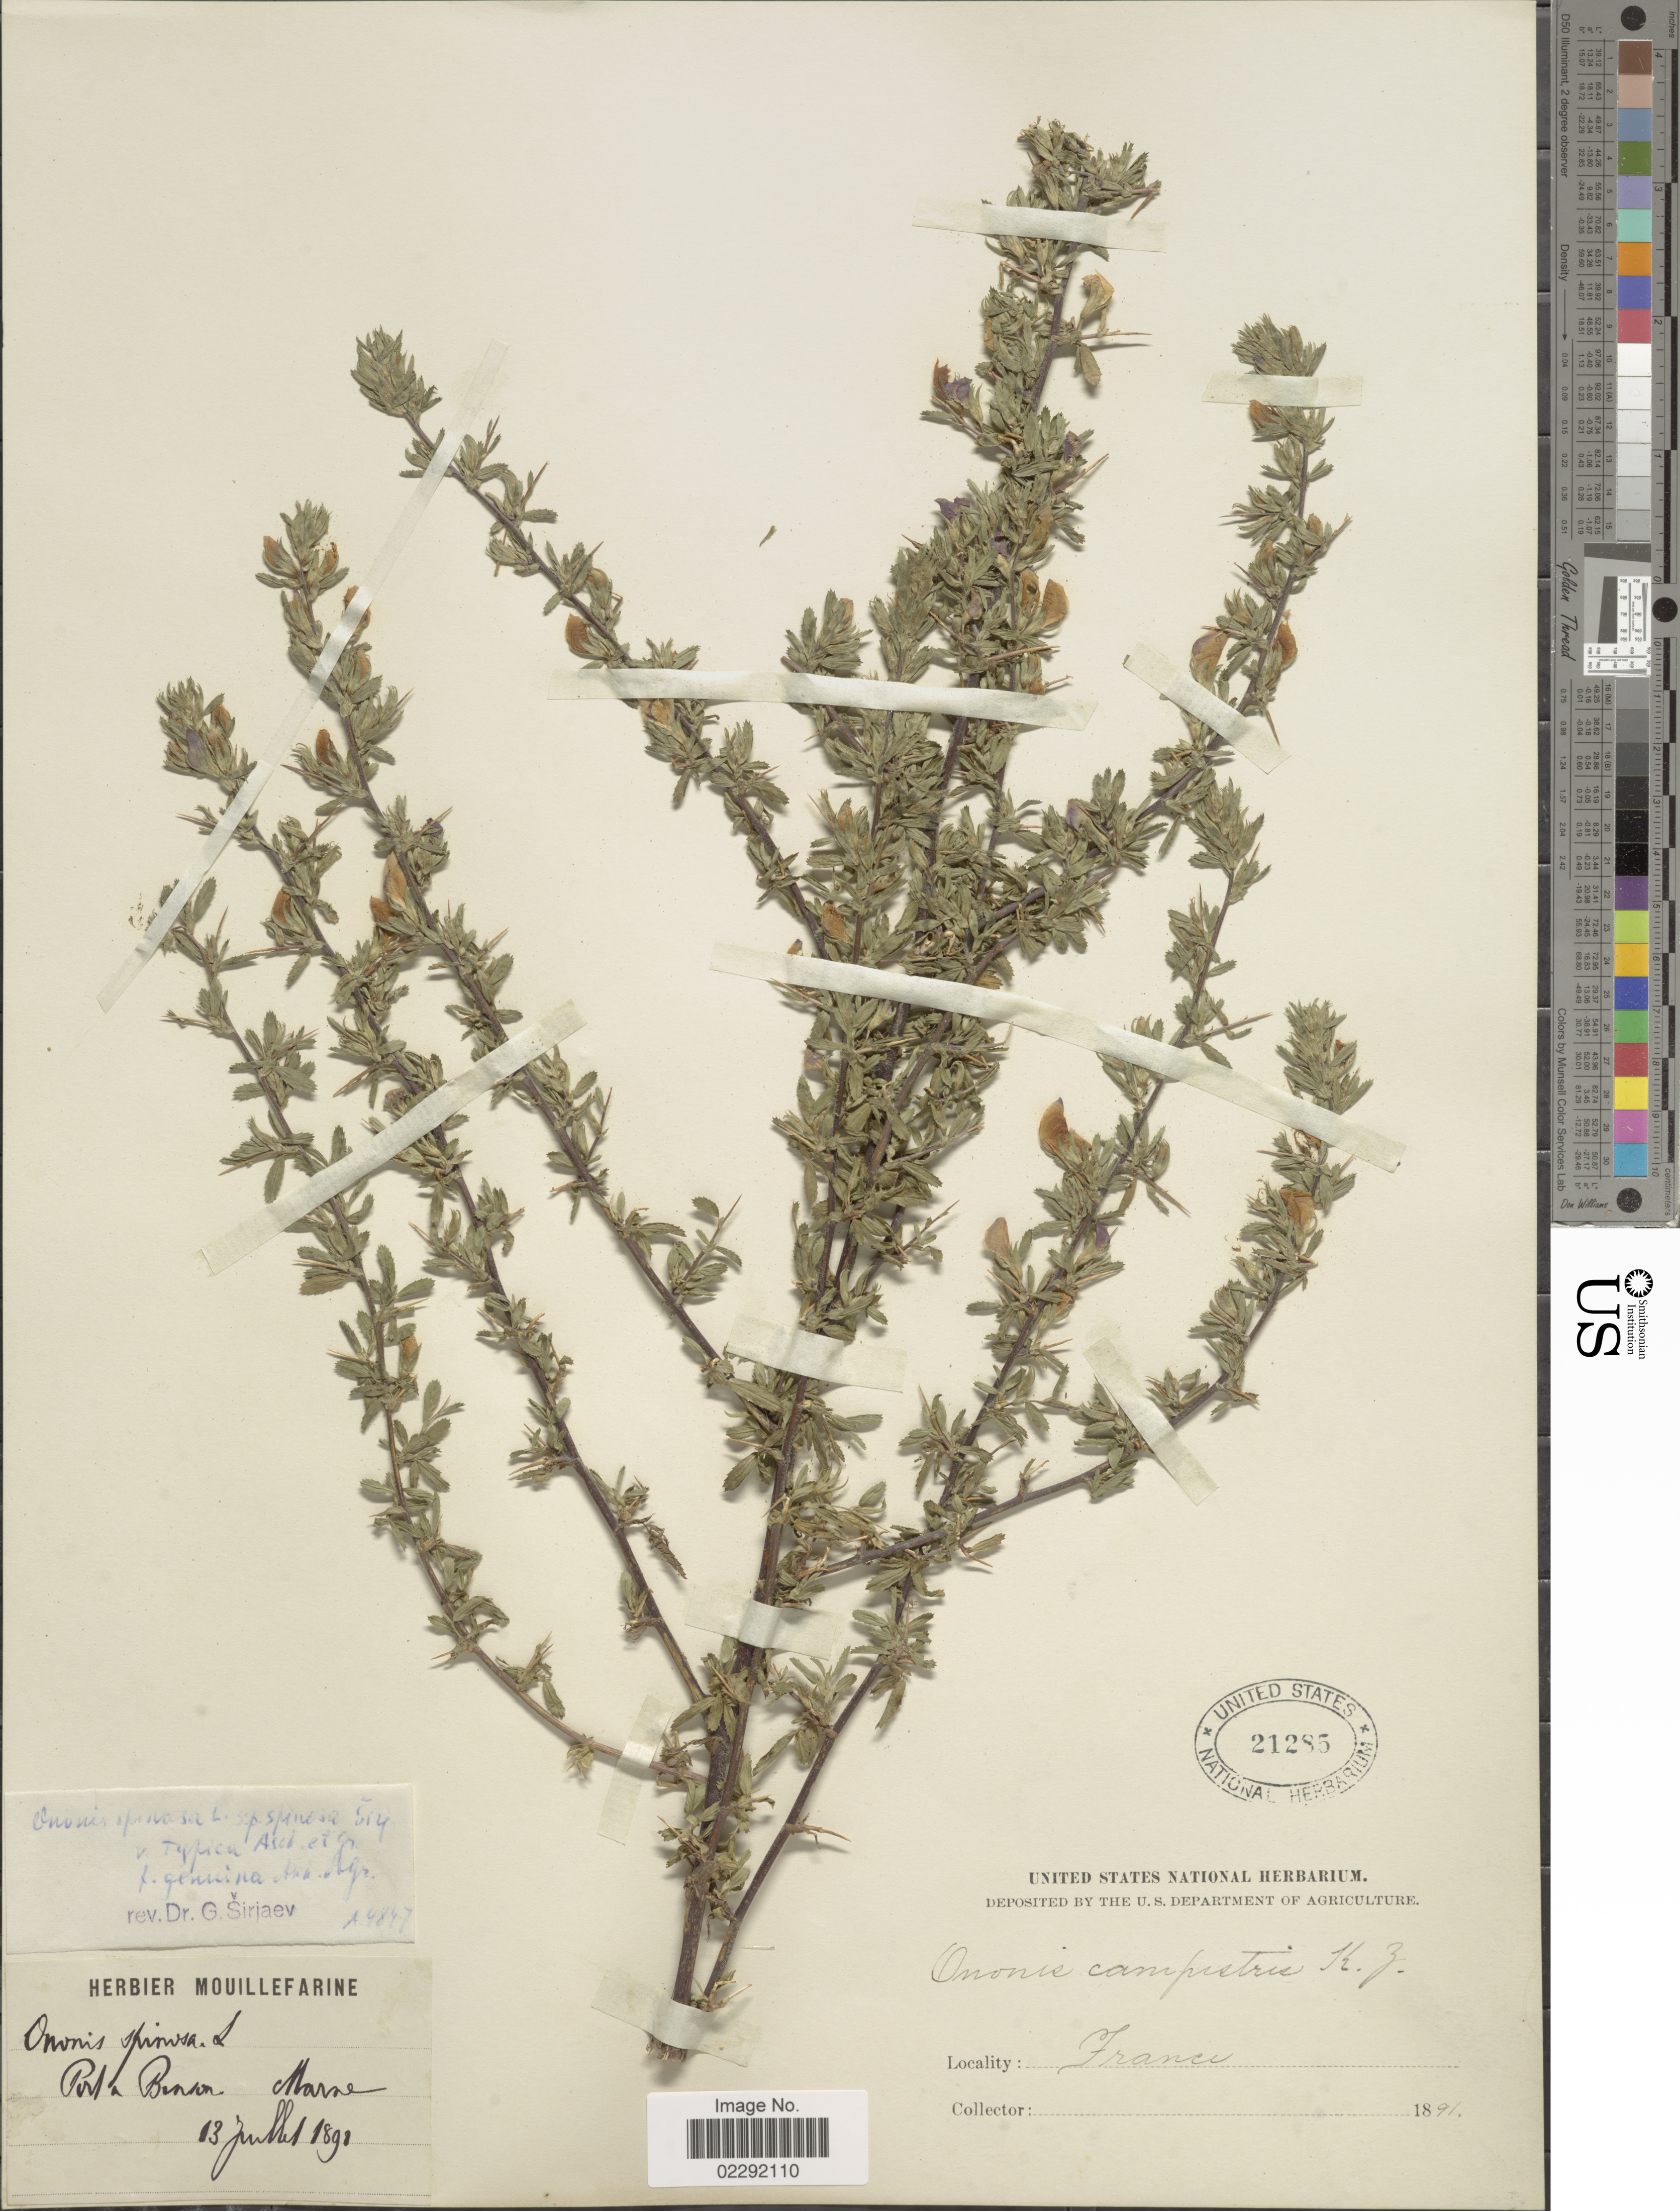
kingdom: Plantae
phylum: Tracheophyta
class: Magnoliopsida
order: Fabales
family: Fabaceae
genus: Ononis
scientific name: Ononis spinosa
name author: L.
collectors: A. Mouillefarine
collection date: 1891-07-13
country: France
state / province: Grand Est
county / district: Marne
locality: Port à Binson, Marne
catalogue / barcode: US 21285